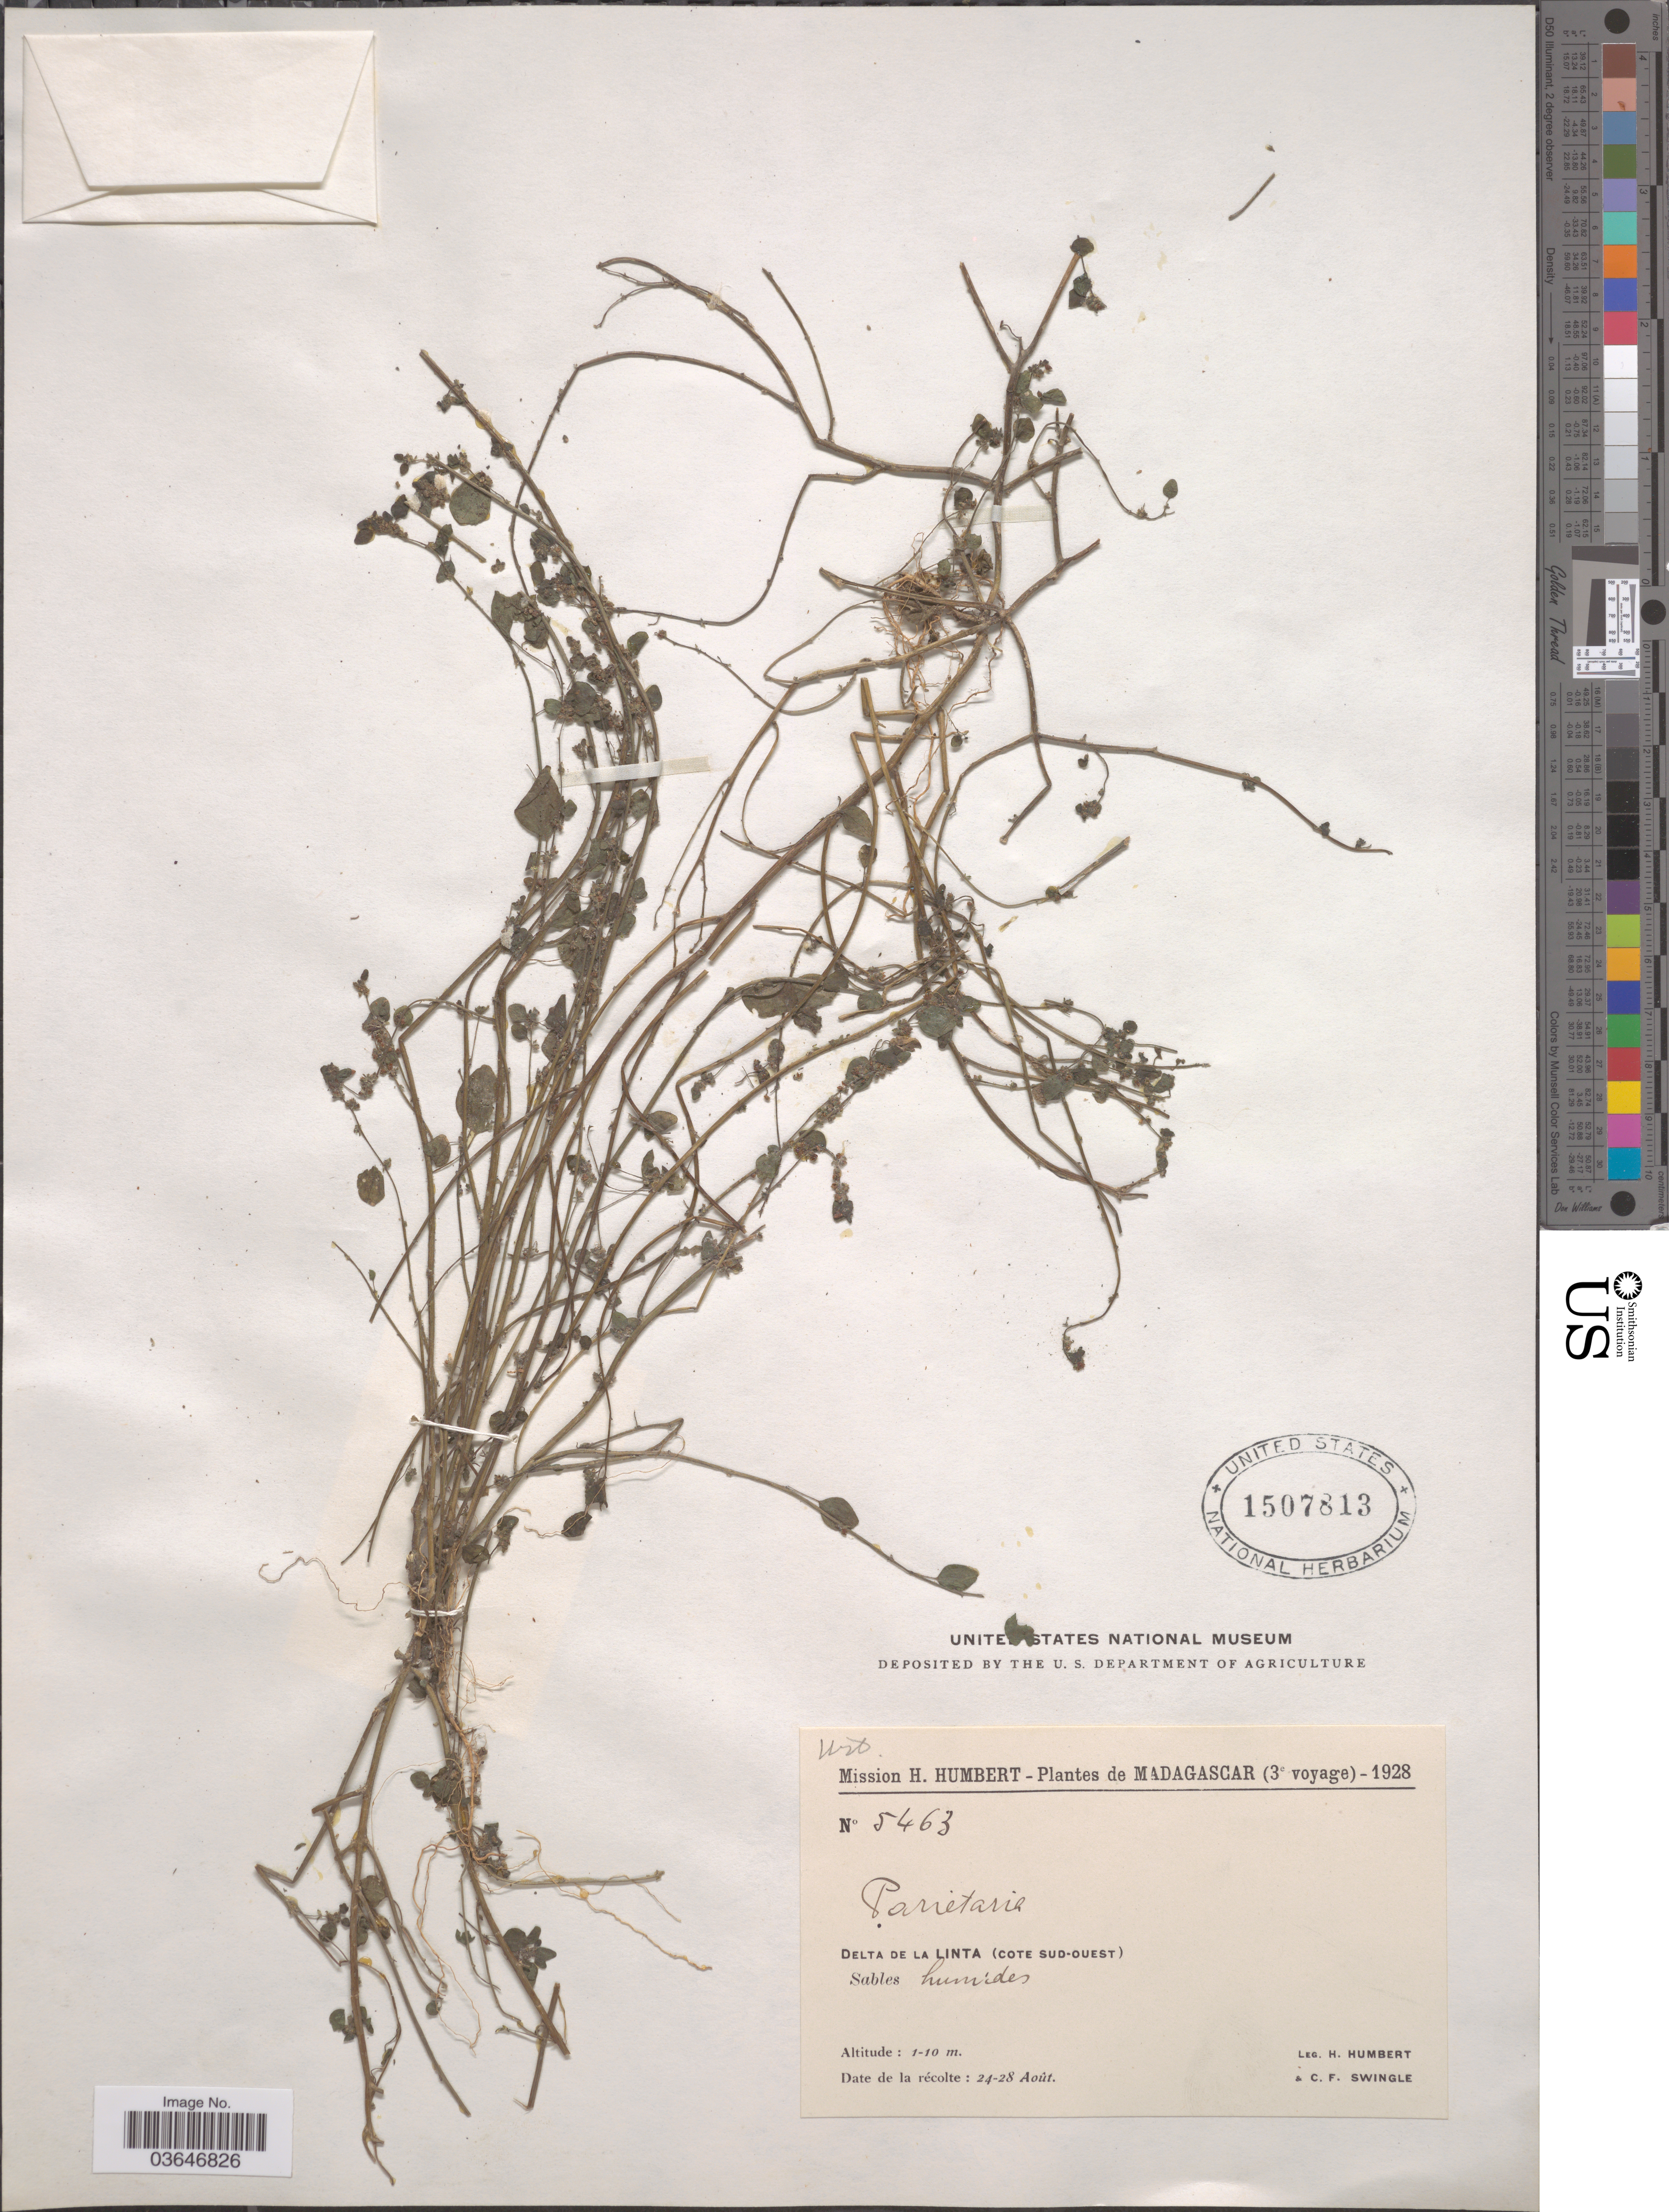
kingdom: Plantae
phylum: Tracheophyta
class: Magnoliopsida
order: Rosales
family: Urticaceae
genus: Parietaria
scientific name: Parietaria sp.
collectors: H. Humbert & C. Swingle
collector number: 5463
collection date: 1928-08-24/1928-08-28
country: Madagascar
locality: Delta de la Linta (Cote Sud-Ouest).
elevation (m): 1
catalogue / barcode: US 1507813